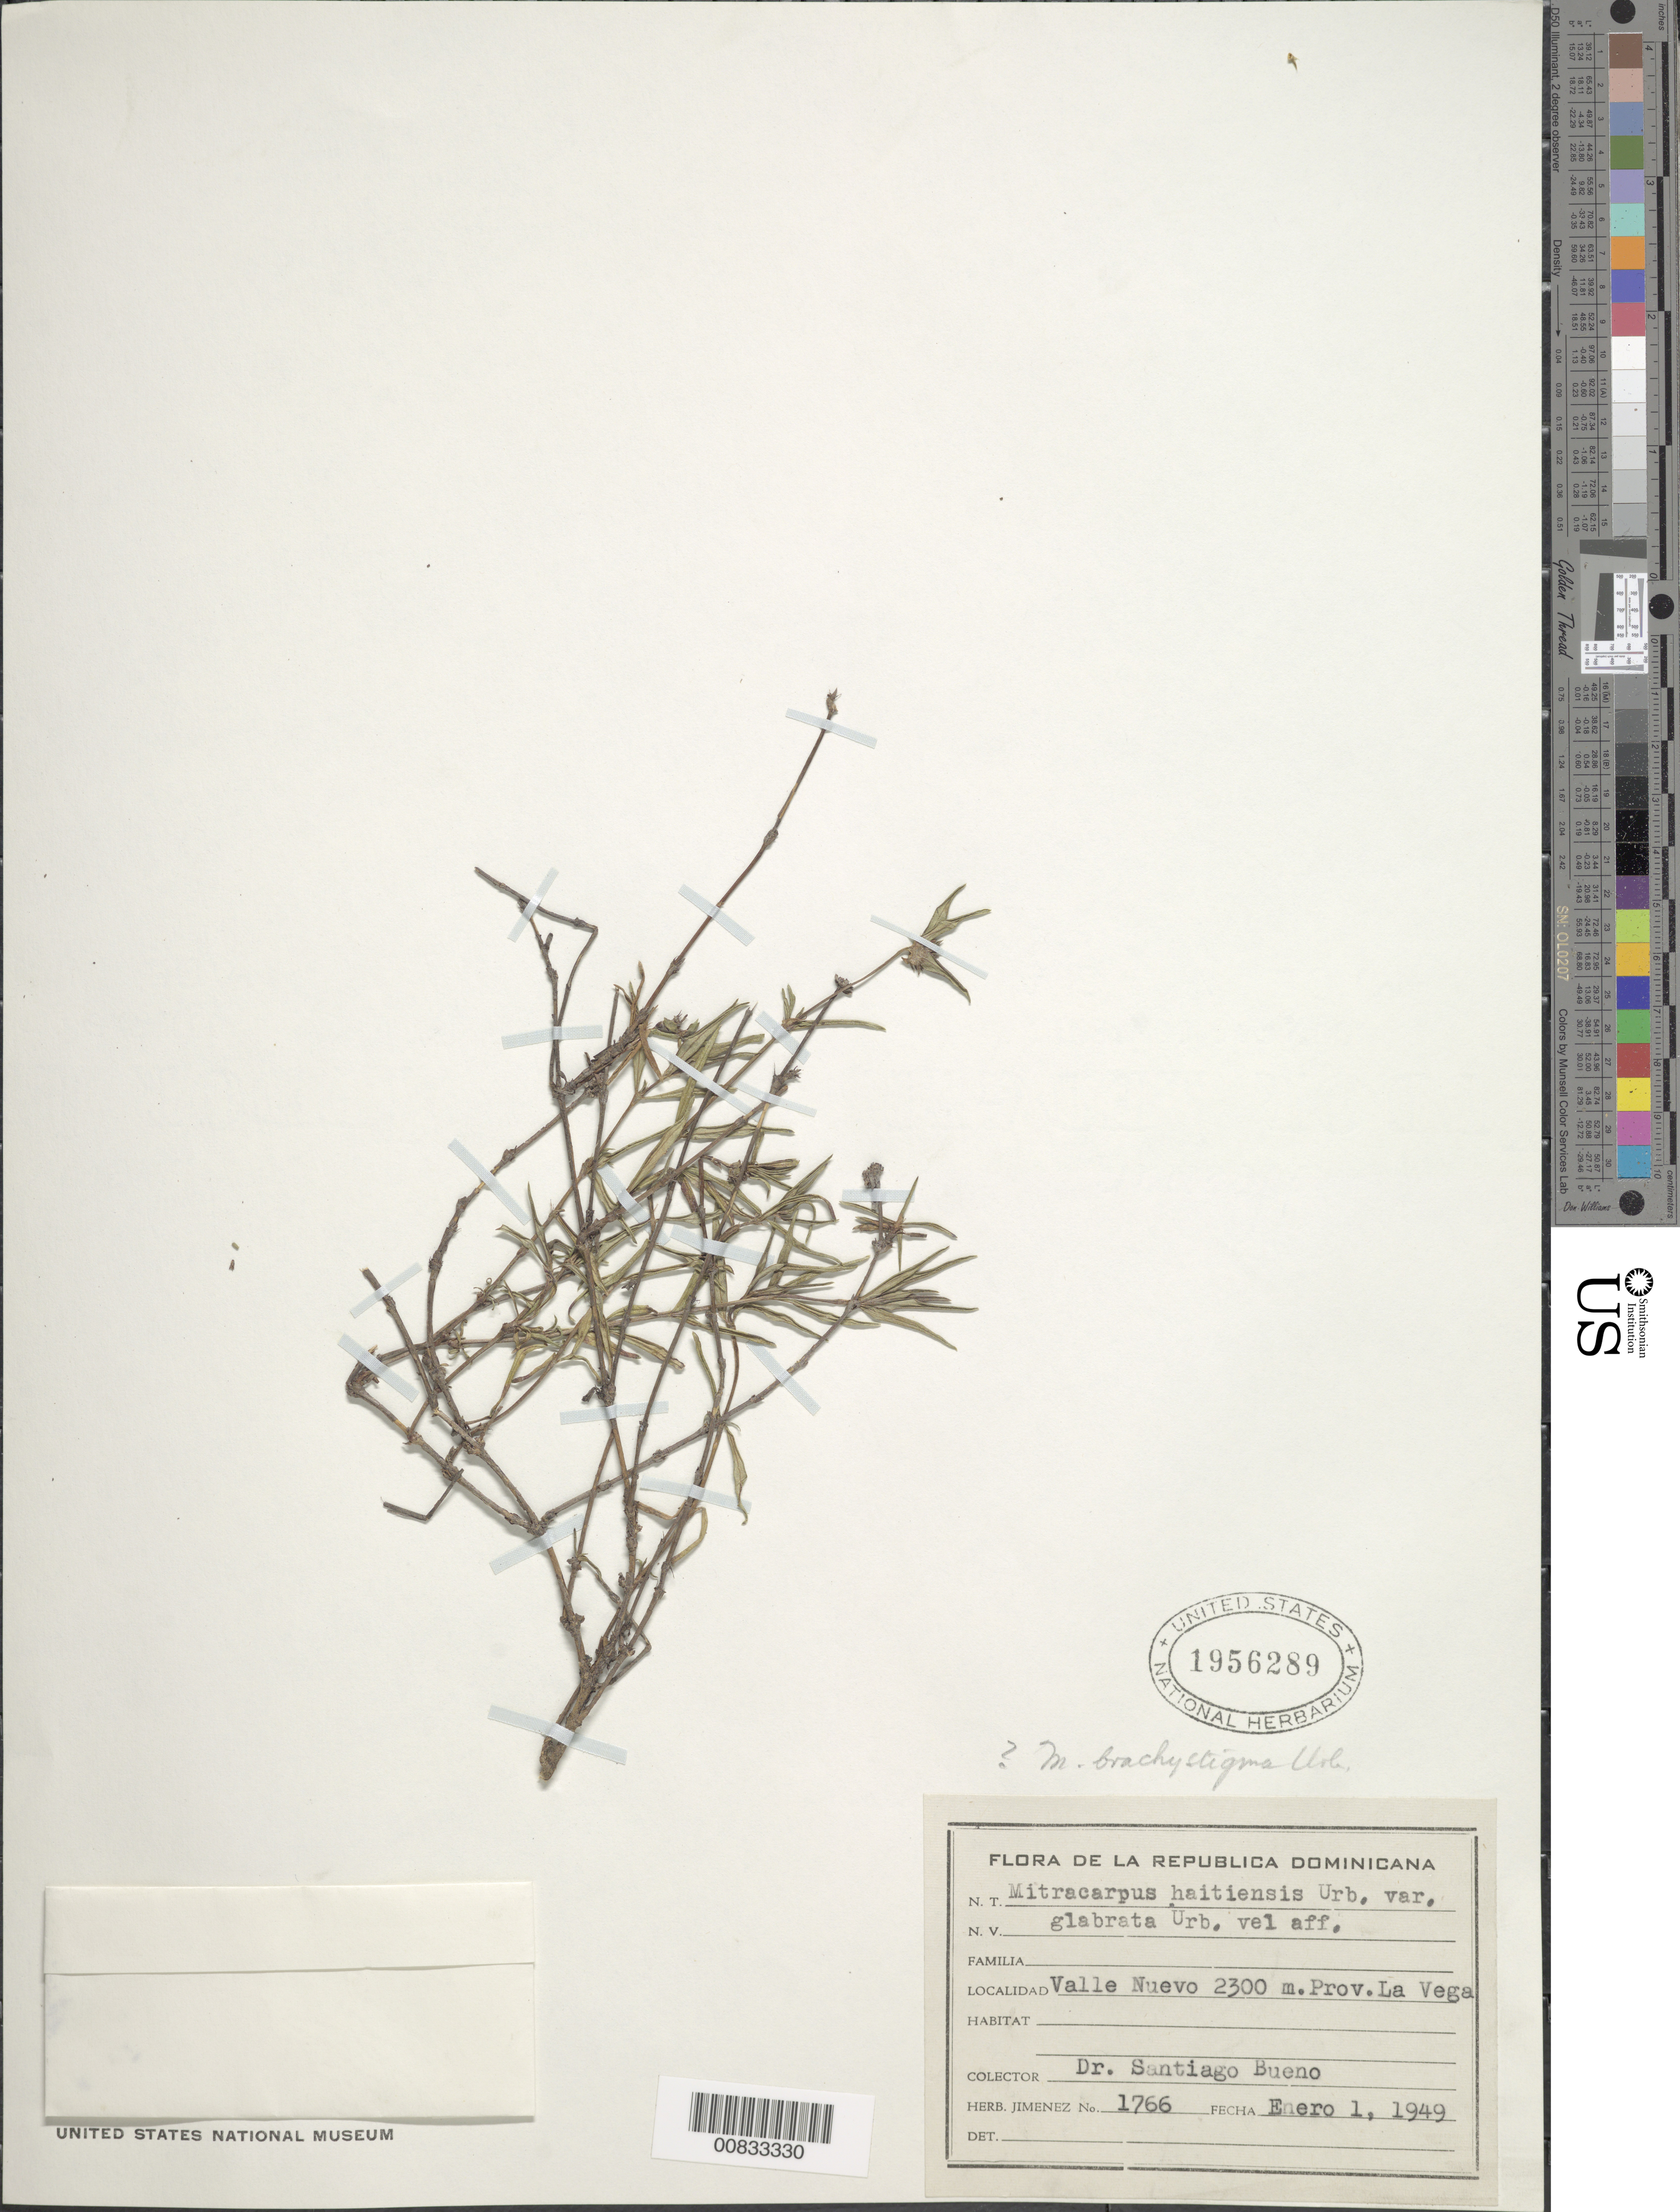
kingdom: Plantae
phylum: Tracheophyta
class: Magnoliopsida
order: Gentianales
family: Rubiaceae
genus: Mitracarpus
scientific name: Mitracarpus haitiensis var. glabrata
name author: Urb.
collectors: S. Bueno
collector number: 1766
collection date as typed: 01 Jan 1949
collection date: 1949-01-01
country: Dominican Republic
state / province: La Vega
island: Hispaniola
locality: Valle Nuevo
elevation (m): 2300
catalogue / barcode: US 1956289